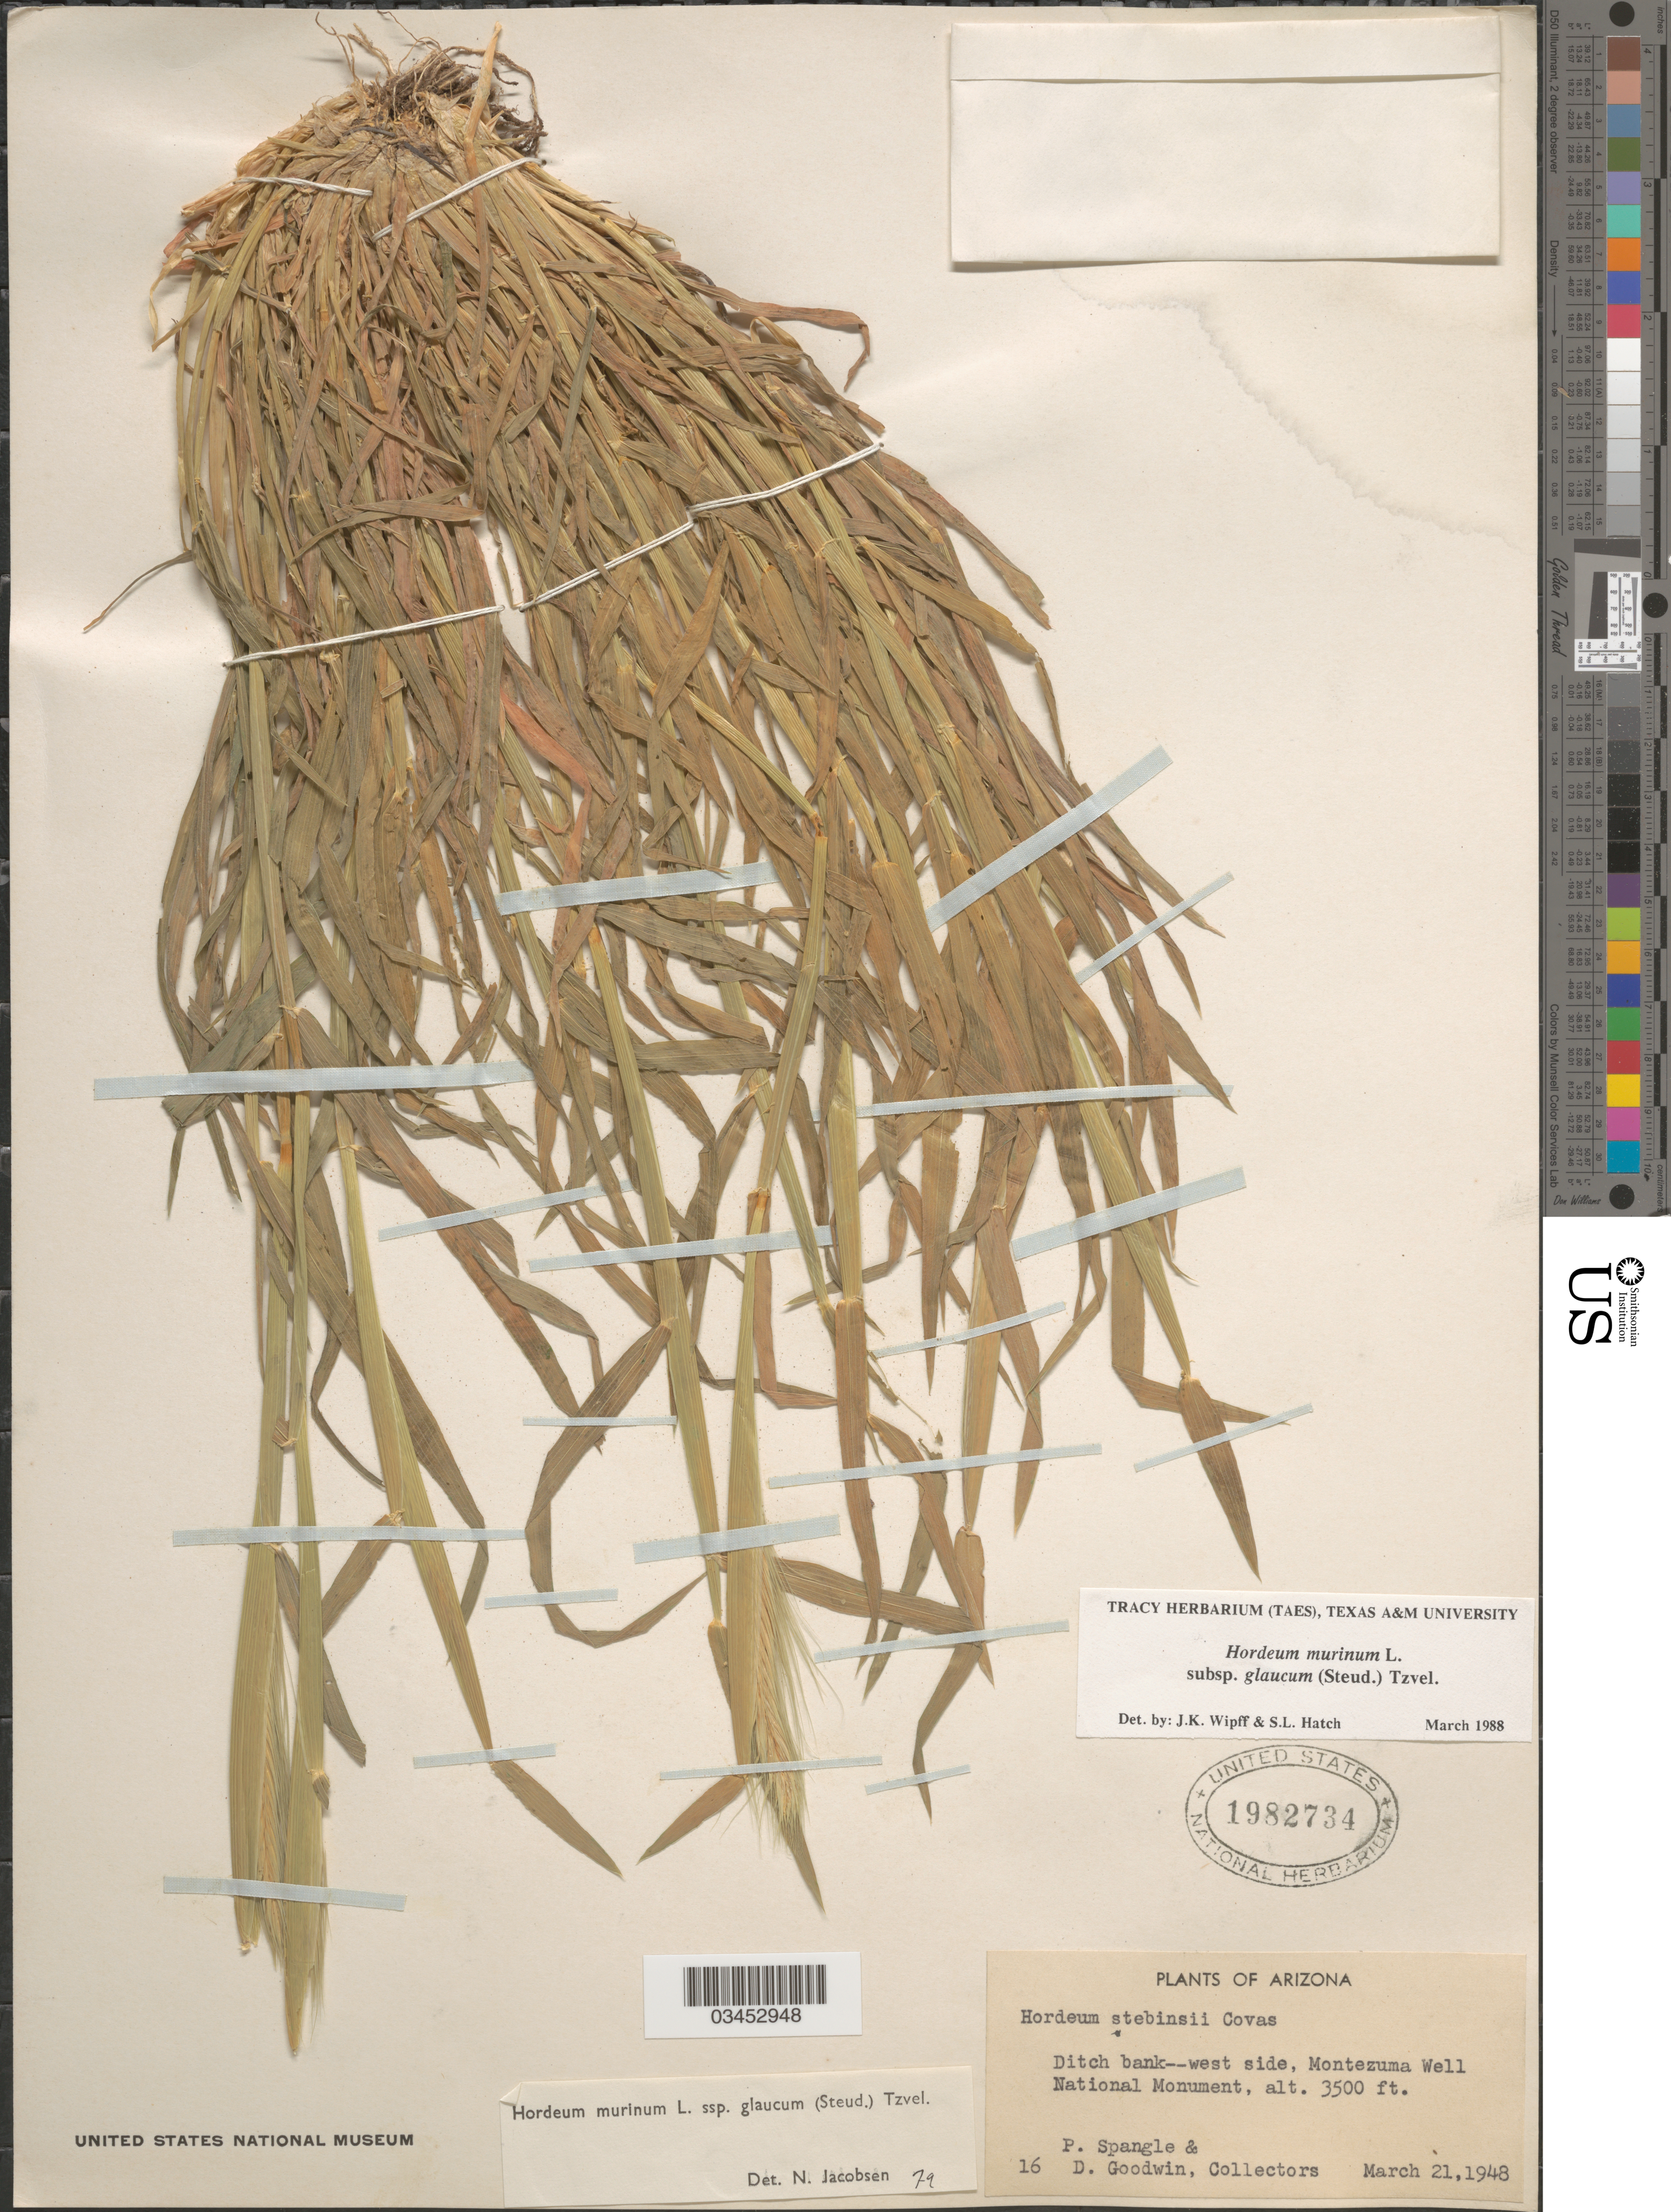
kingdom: Plantae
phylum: Tracheophyta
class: Liliopsida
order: Poales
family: Poaceae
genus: Hordeum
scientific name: Hordeum murinum subsp. glaucum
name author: (Steud.) Tzvelev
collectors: P. Spangle & D. Goodwin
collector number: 16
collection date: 1948-03-21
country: United States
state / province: Arizona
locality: Ditch bank--west side, Montezuma Well National Monument.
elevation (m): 1067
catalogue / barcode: US 1982734